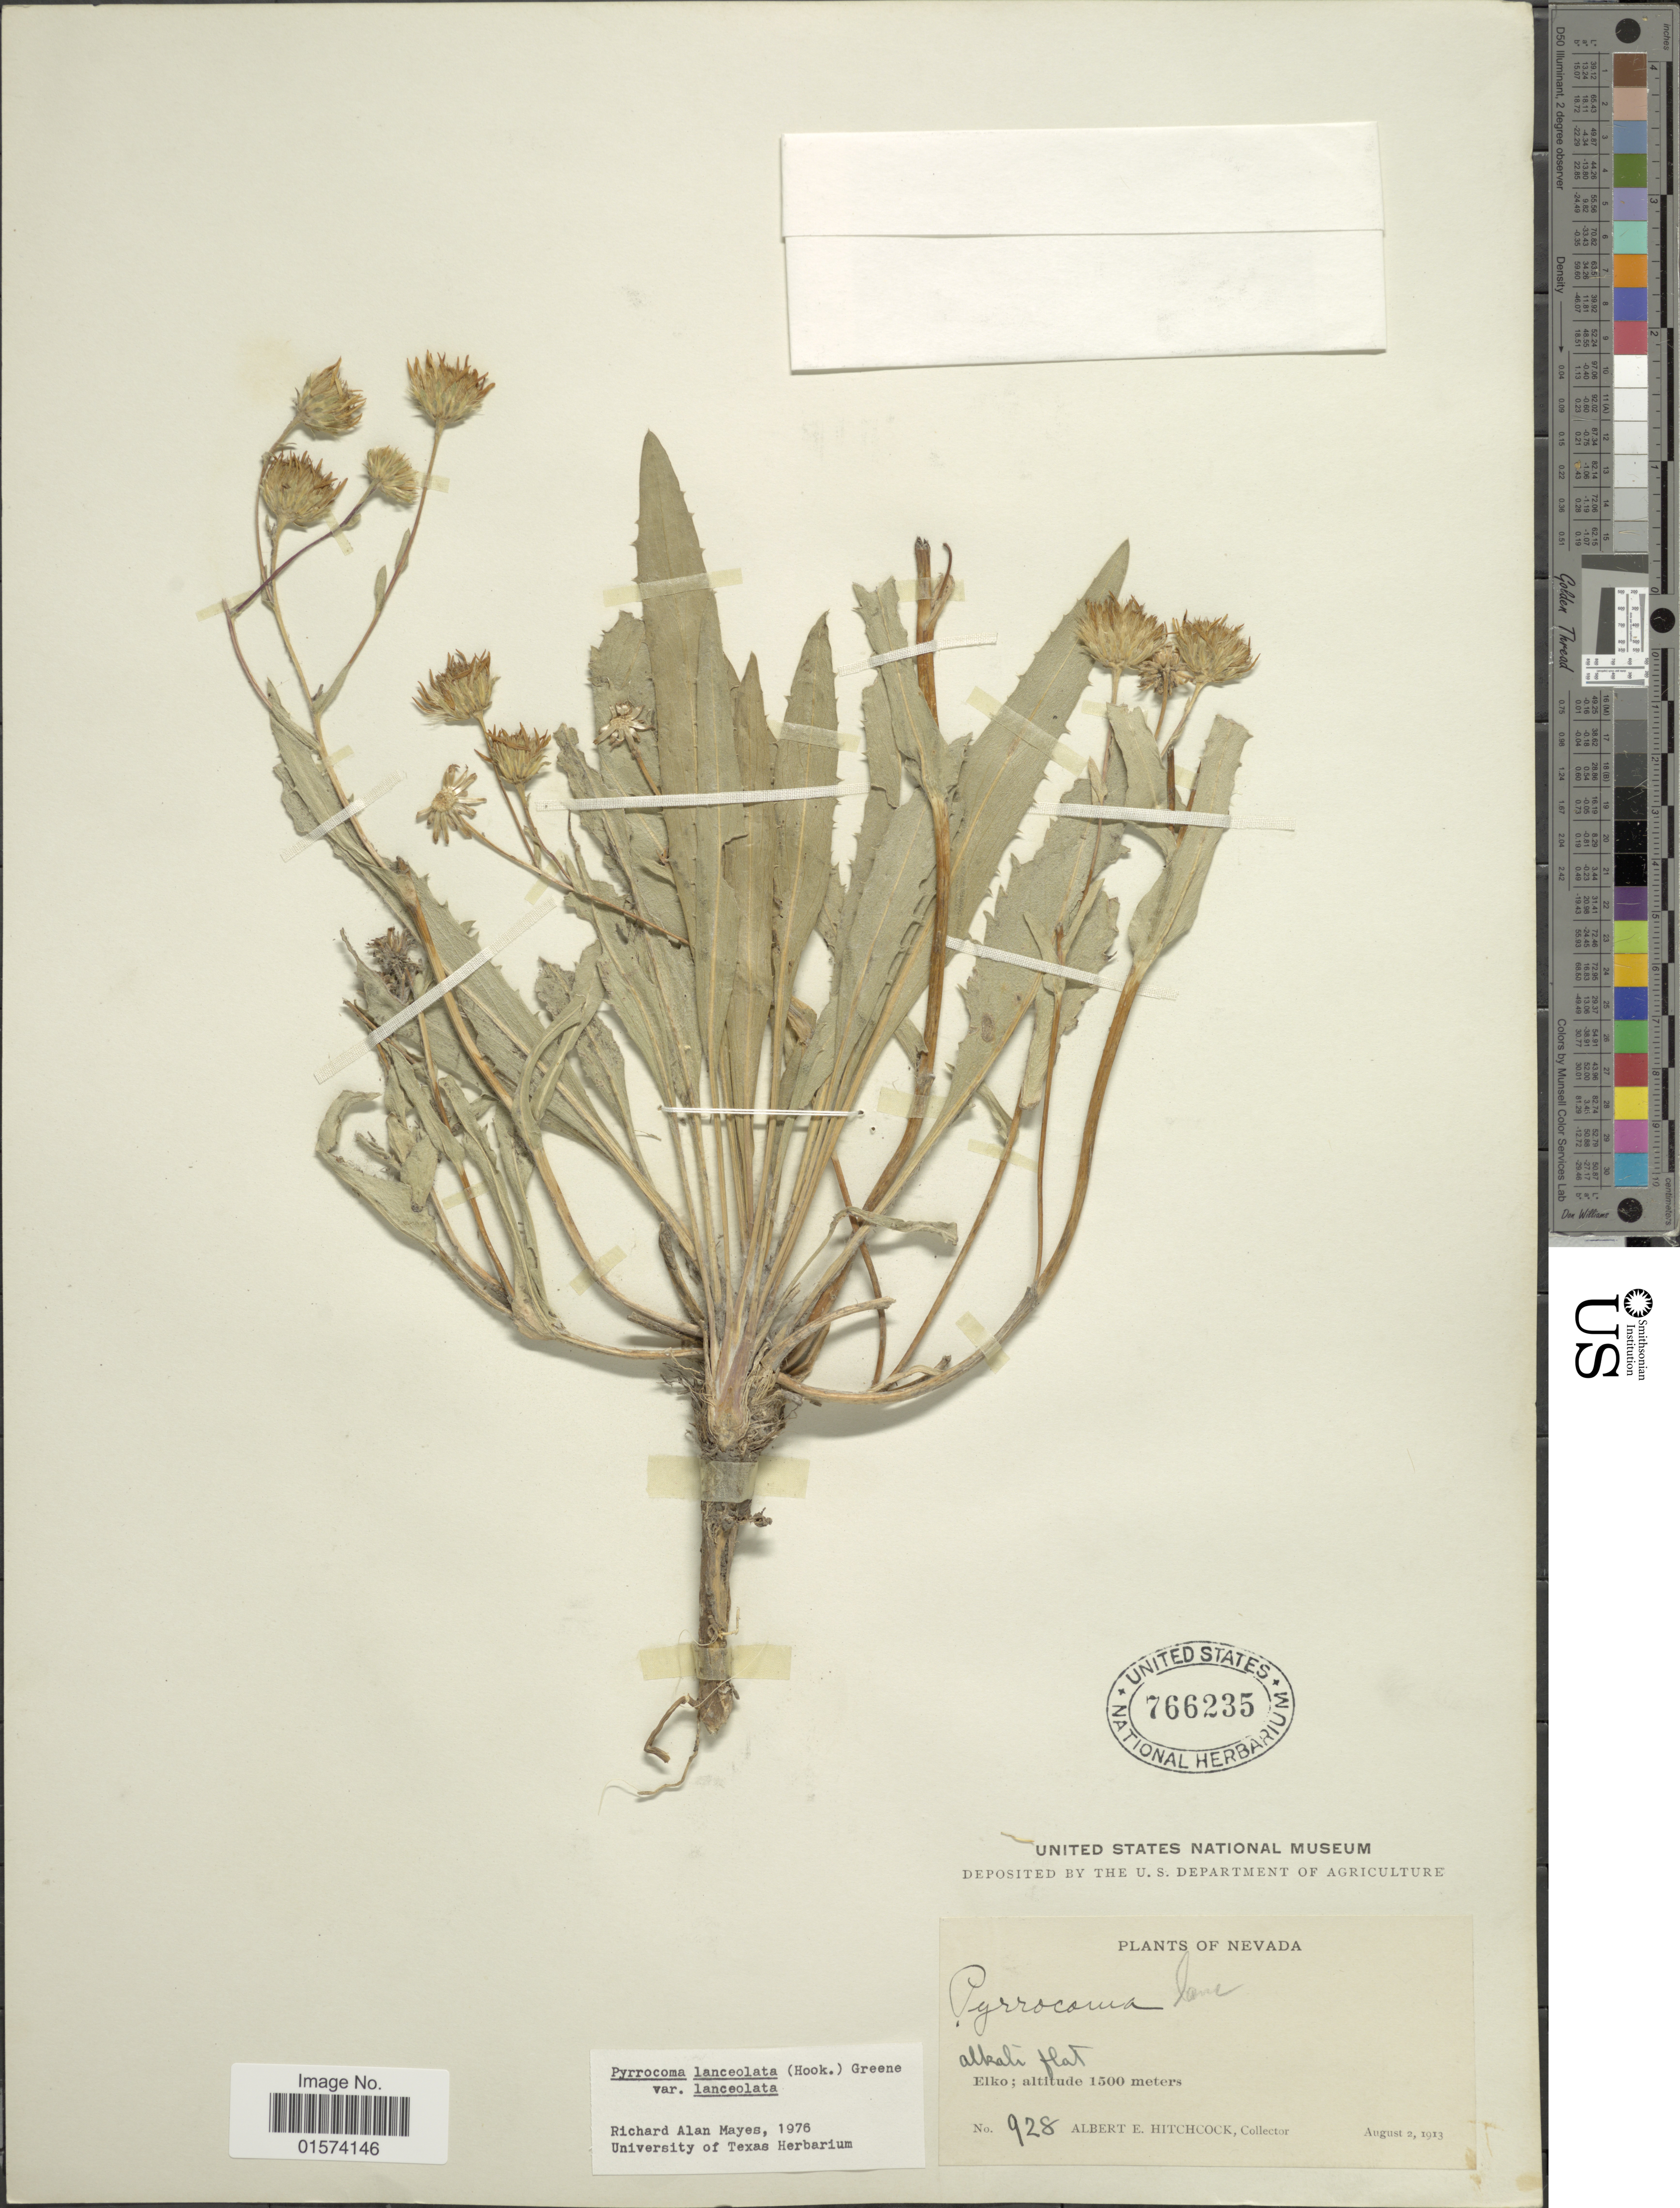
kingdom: Plantae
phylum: Tracheophyta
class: Magnoliopsida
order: Asterales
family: Asteraceae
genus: Pyrrocoma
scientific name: Pyrrocoma lanceolata var. lanceolata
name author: (Hook.) Greene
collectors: A. Hitchcock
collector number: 928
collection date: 1913-08-02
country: United States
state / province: Nevada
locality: Alkali flat, Elko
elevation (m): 1500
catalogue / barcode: US 766235